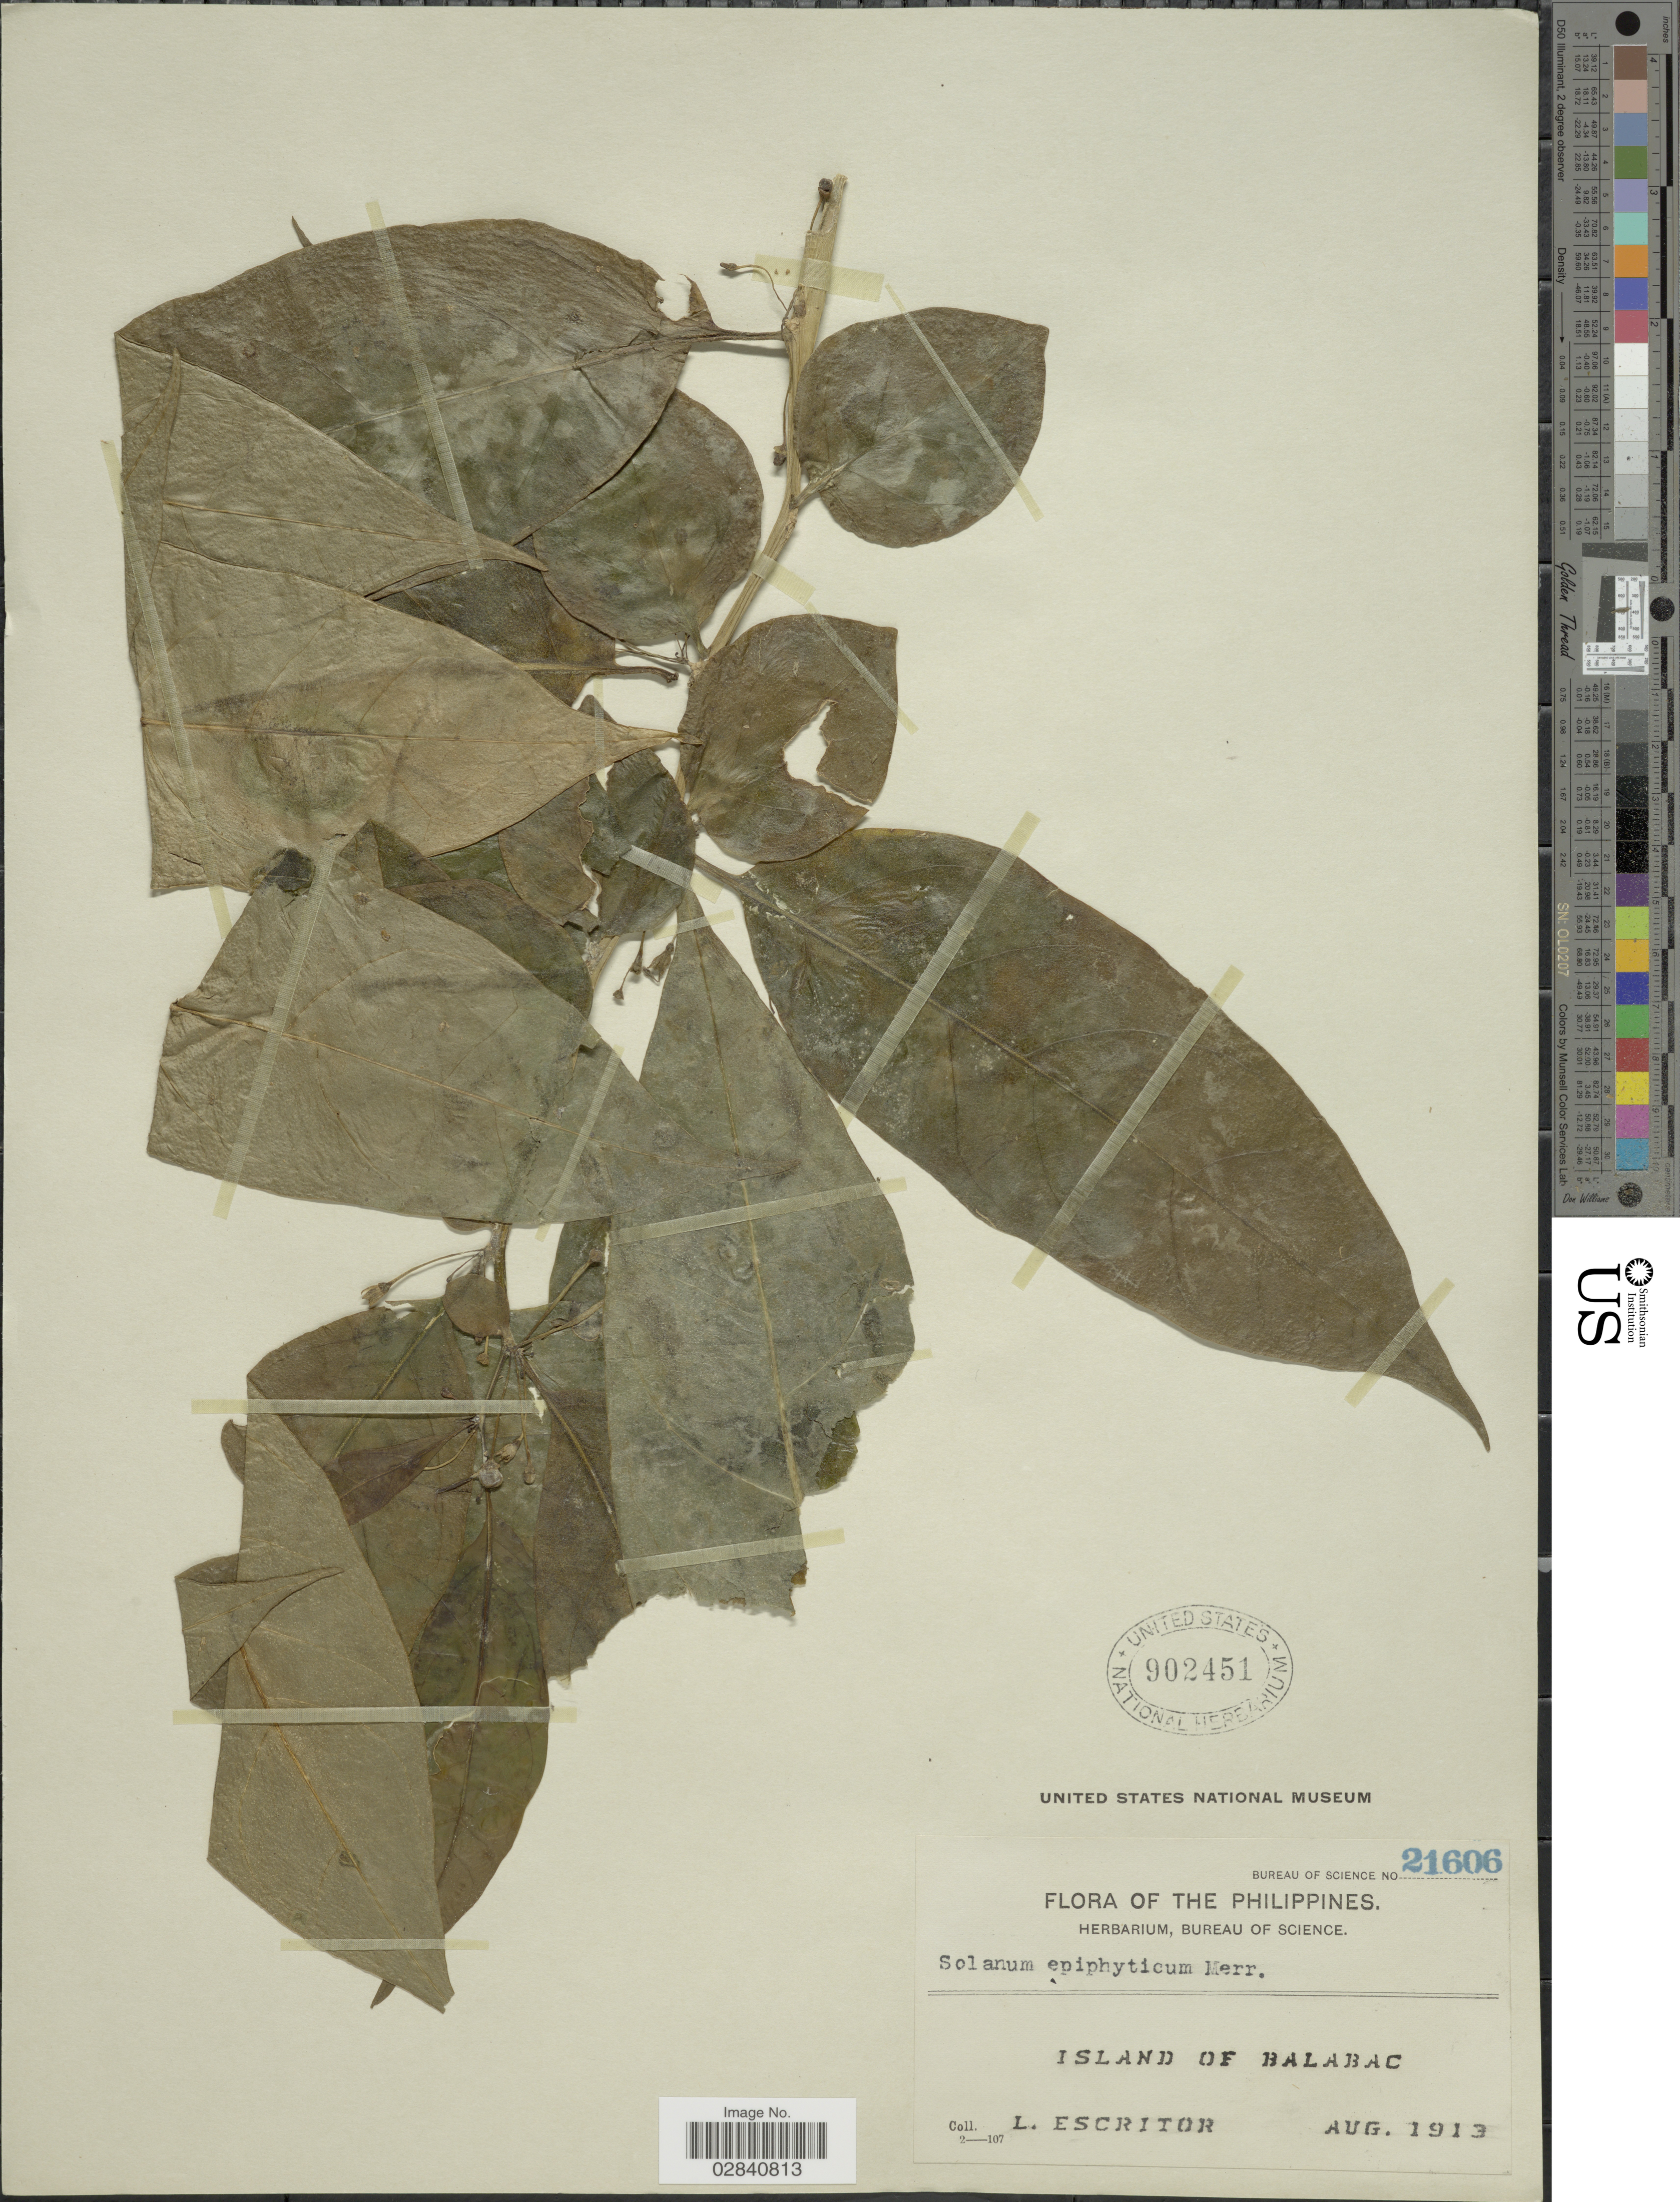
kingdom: Plantae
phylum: Tracheophyta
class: Magnoliopsida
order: Solanales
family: Solanaceae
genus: Lycianthes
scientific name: Lycianthes parasitica subsp. epiphytica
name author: (Merr.) Bitter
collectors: L. Escritor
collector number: Bureau of Science 21606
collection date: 1913-08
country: Philippines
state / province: Mimaropa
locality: Island of Balabac.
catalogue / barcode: US 902451